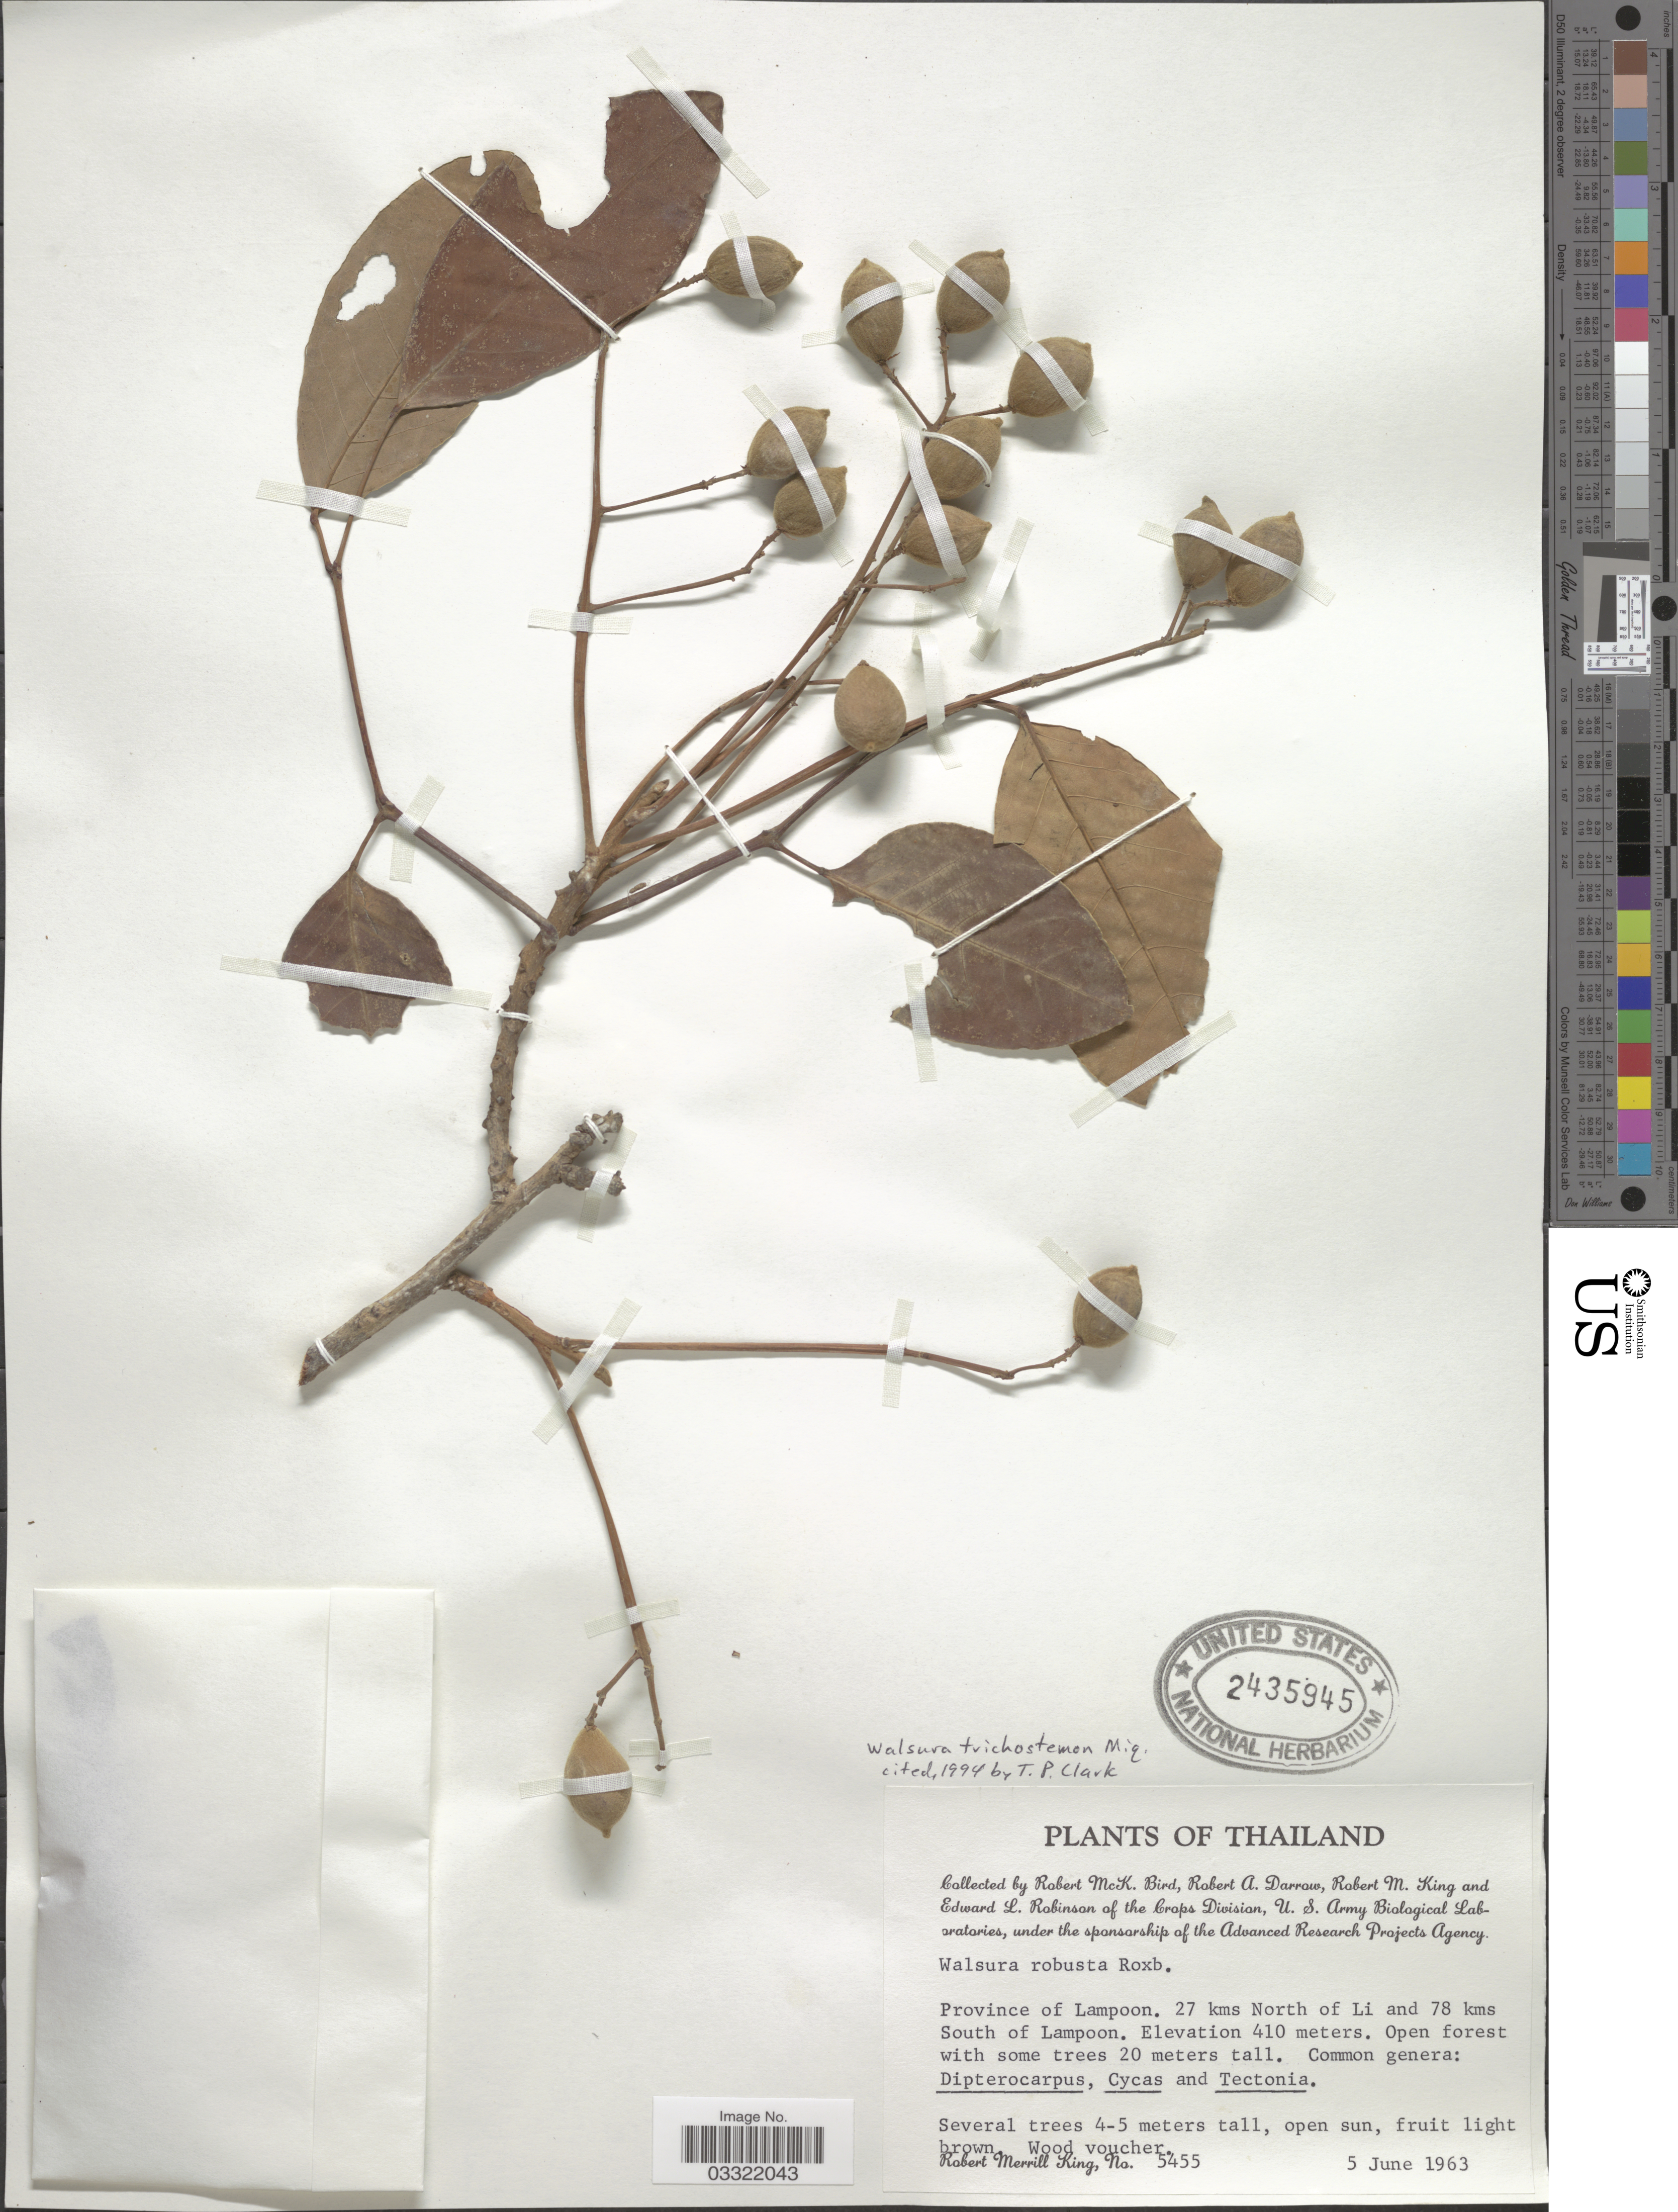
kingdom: Plantae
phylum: Tracheophyta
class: Magnoliopsida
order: Sapindales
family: Meliaceae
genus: Walsura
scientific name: Walsura trichostemon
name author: Miq.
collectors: R. M. King, R. M. Bird, R. A. Darrow & E. L. Robinson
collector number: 5455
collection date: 1963-06-05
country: Thailand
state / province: Lampang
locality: Province of Lampoon. 27 kms north of Li and 78 kms South of Lampoon.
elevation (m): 410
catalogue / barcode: US 2435945